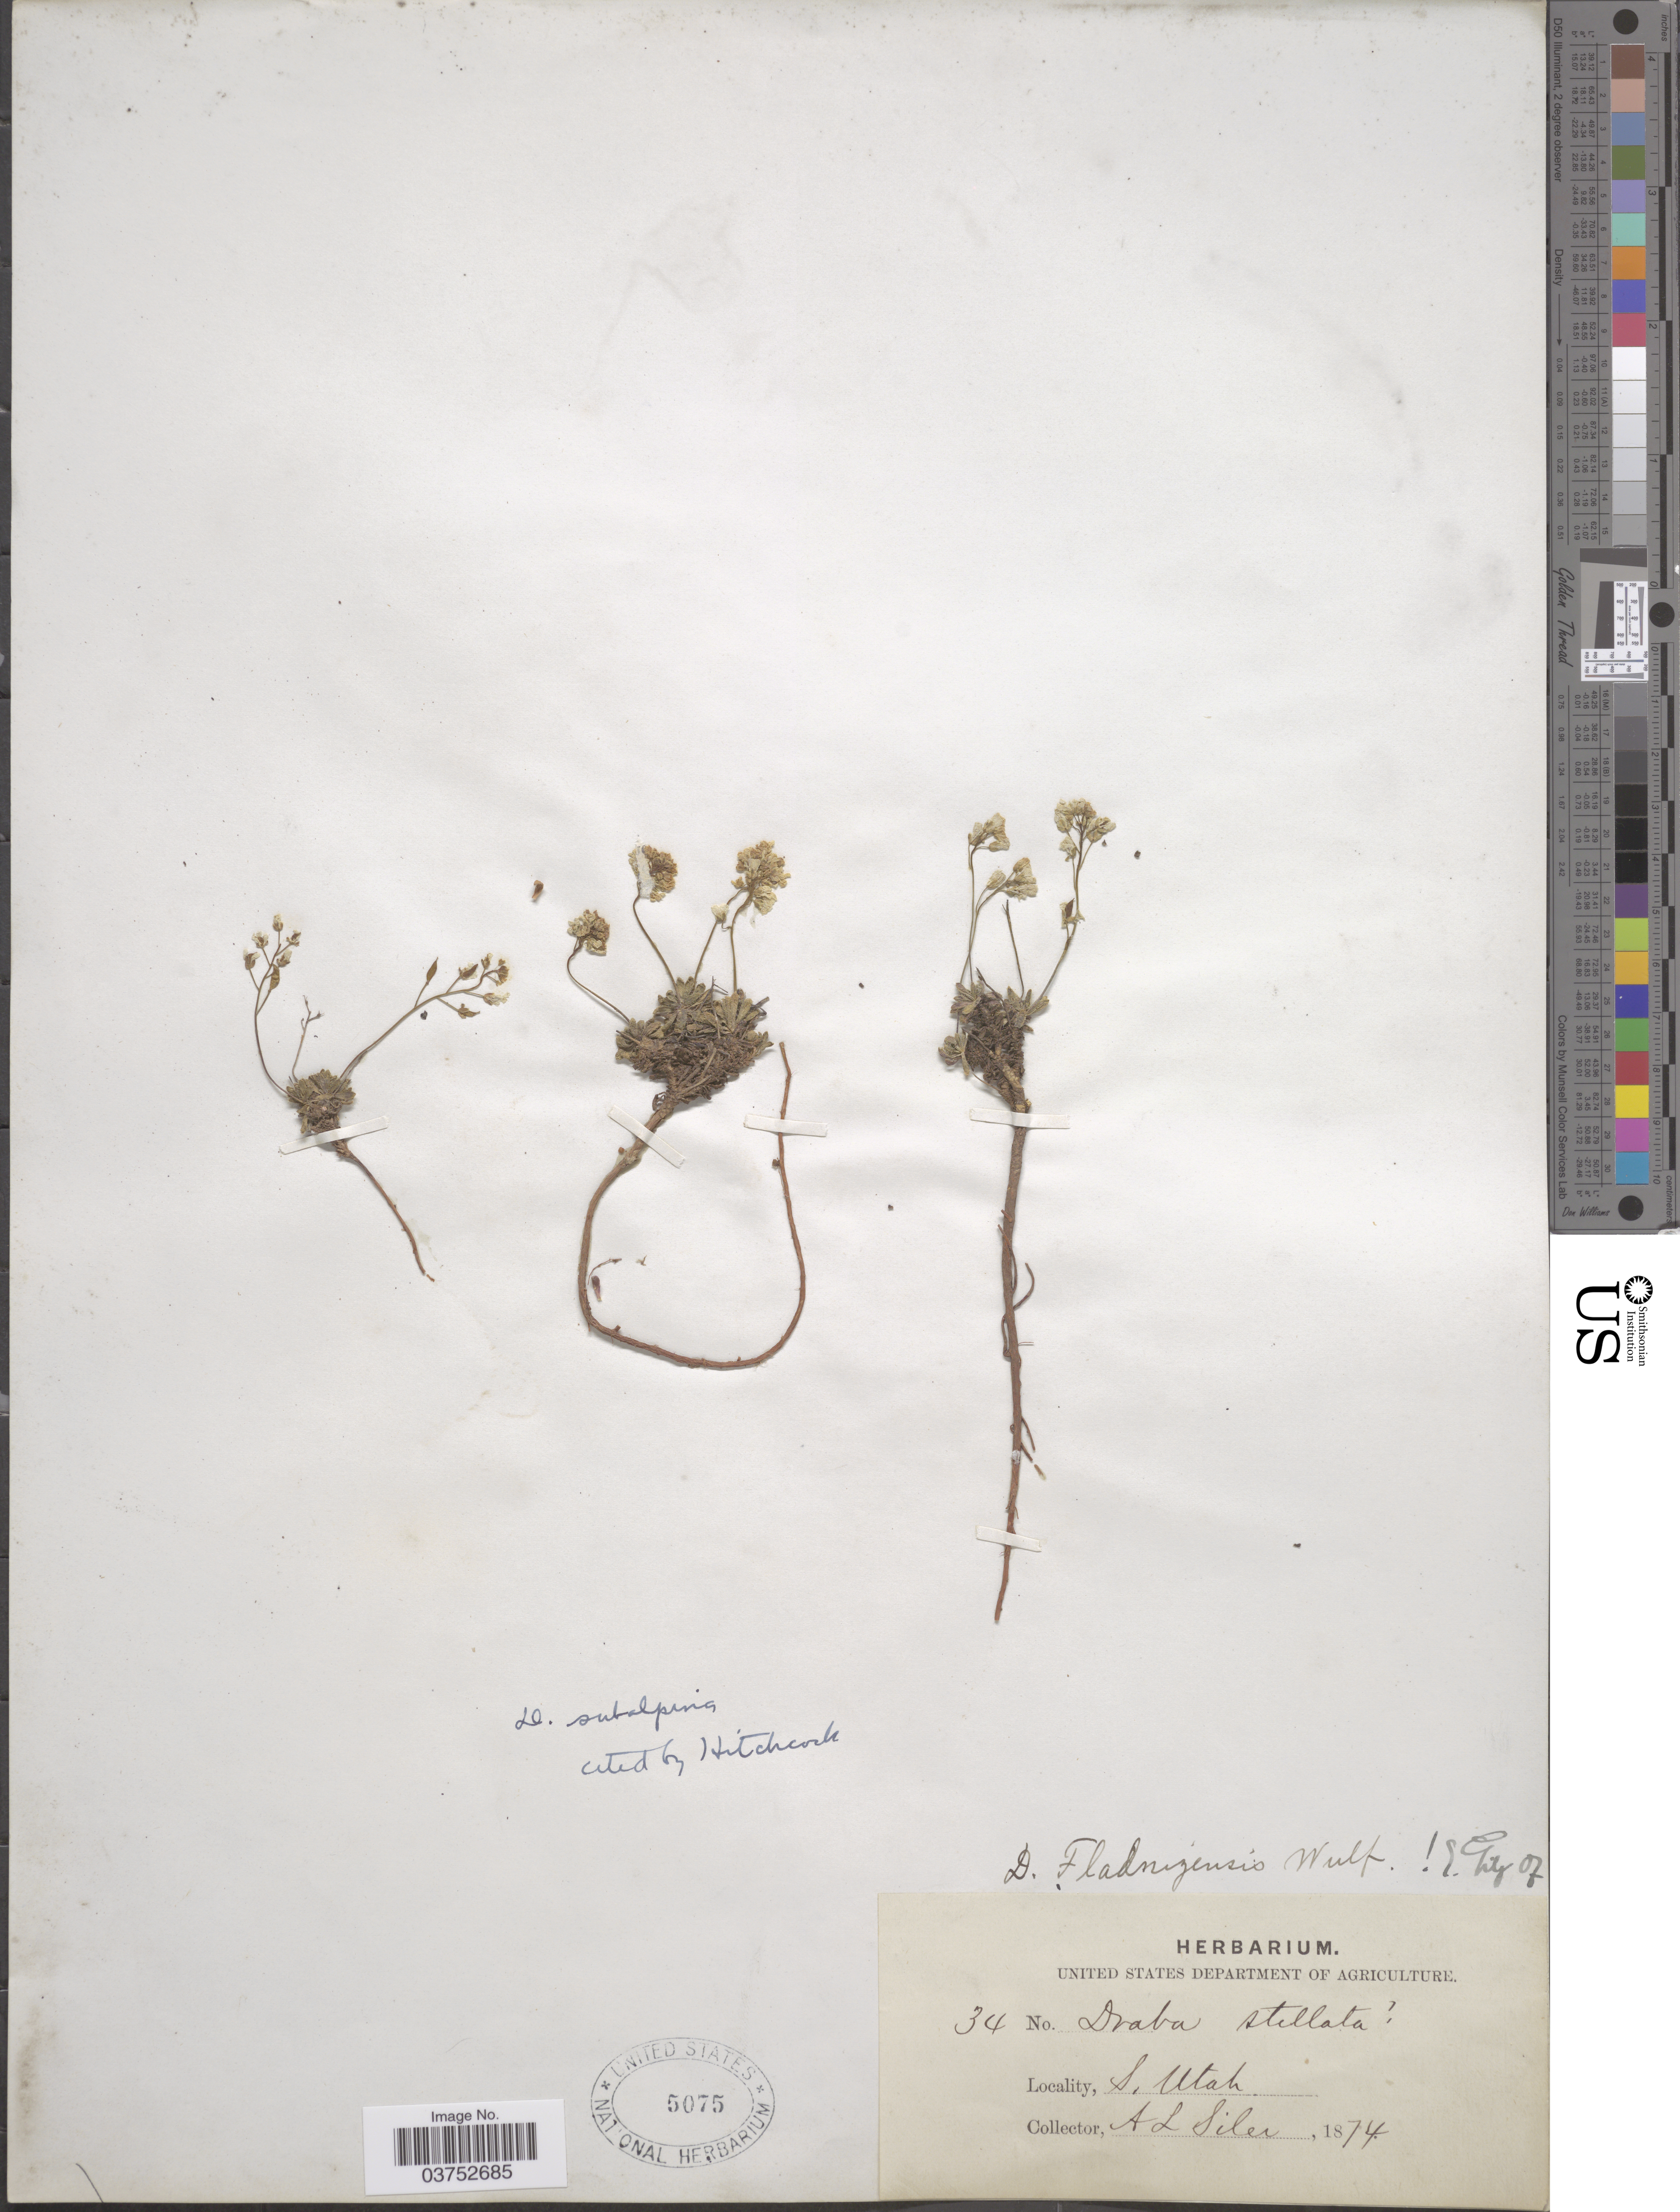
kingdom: Plantae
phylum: Tracheophyta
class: Magnoliopsida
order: Brassicales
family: Brassicaceae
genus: Draba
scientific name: Draba subalpina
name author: Goodman & C.L. Hitchc.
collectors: A. Siler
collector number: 34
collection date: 1874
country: United States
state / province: Utah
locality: S. Utah.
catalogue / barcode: US 5075